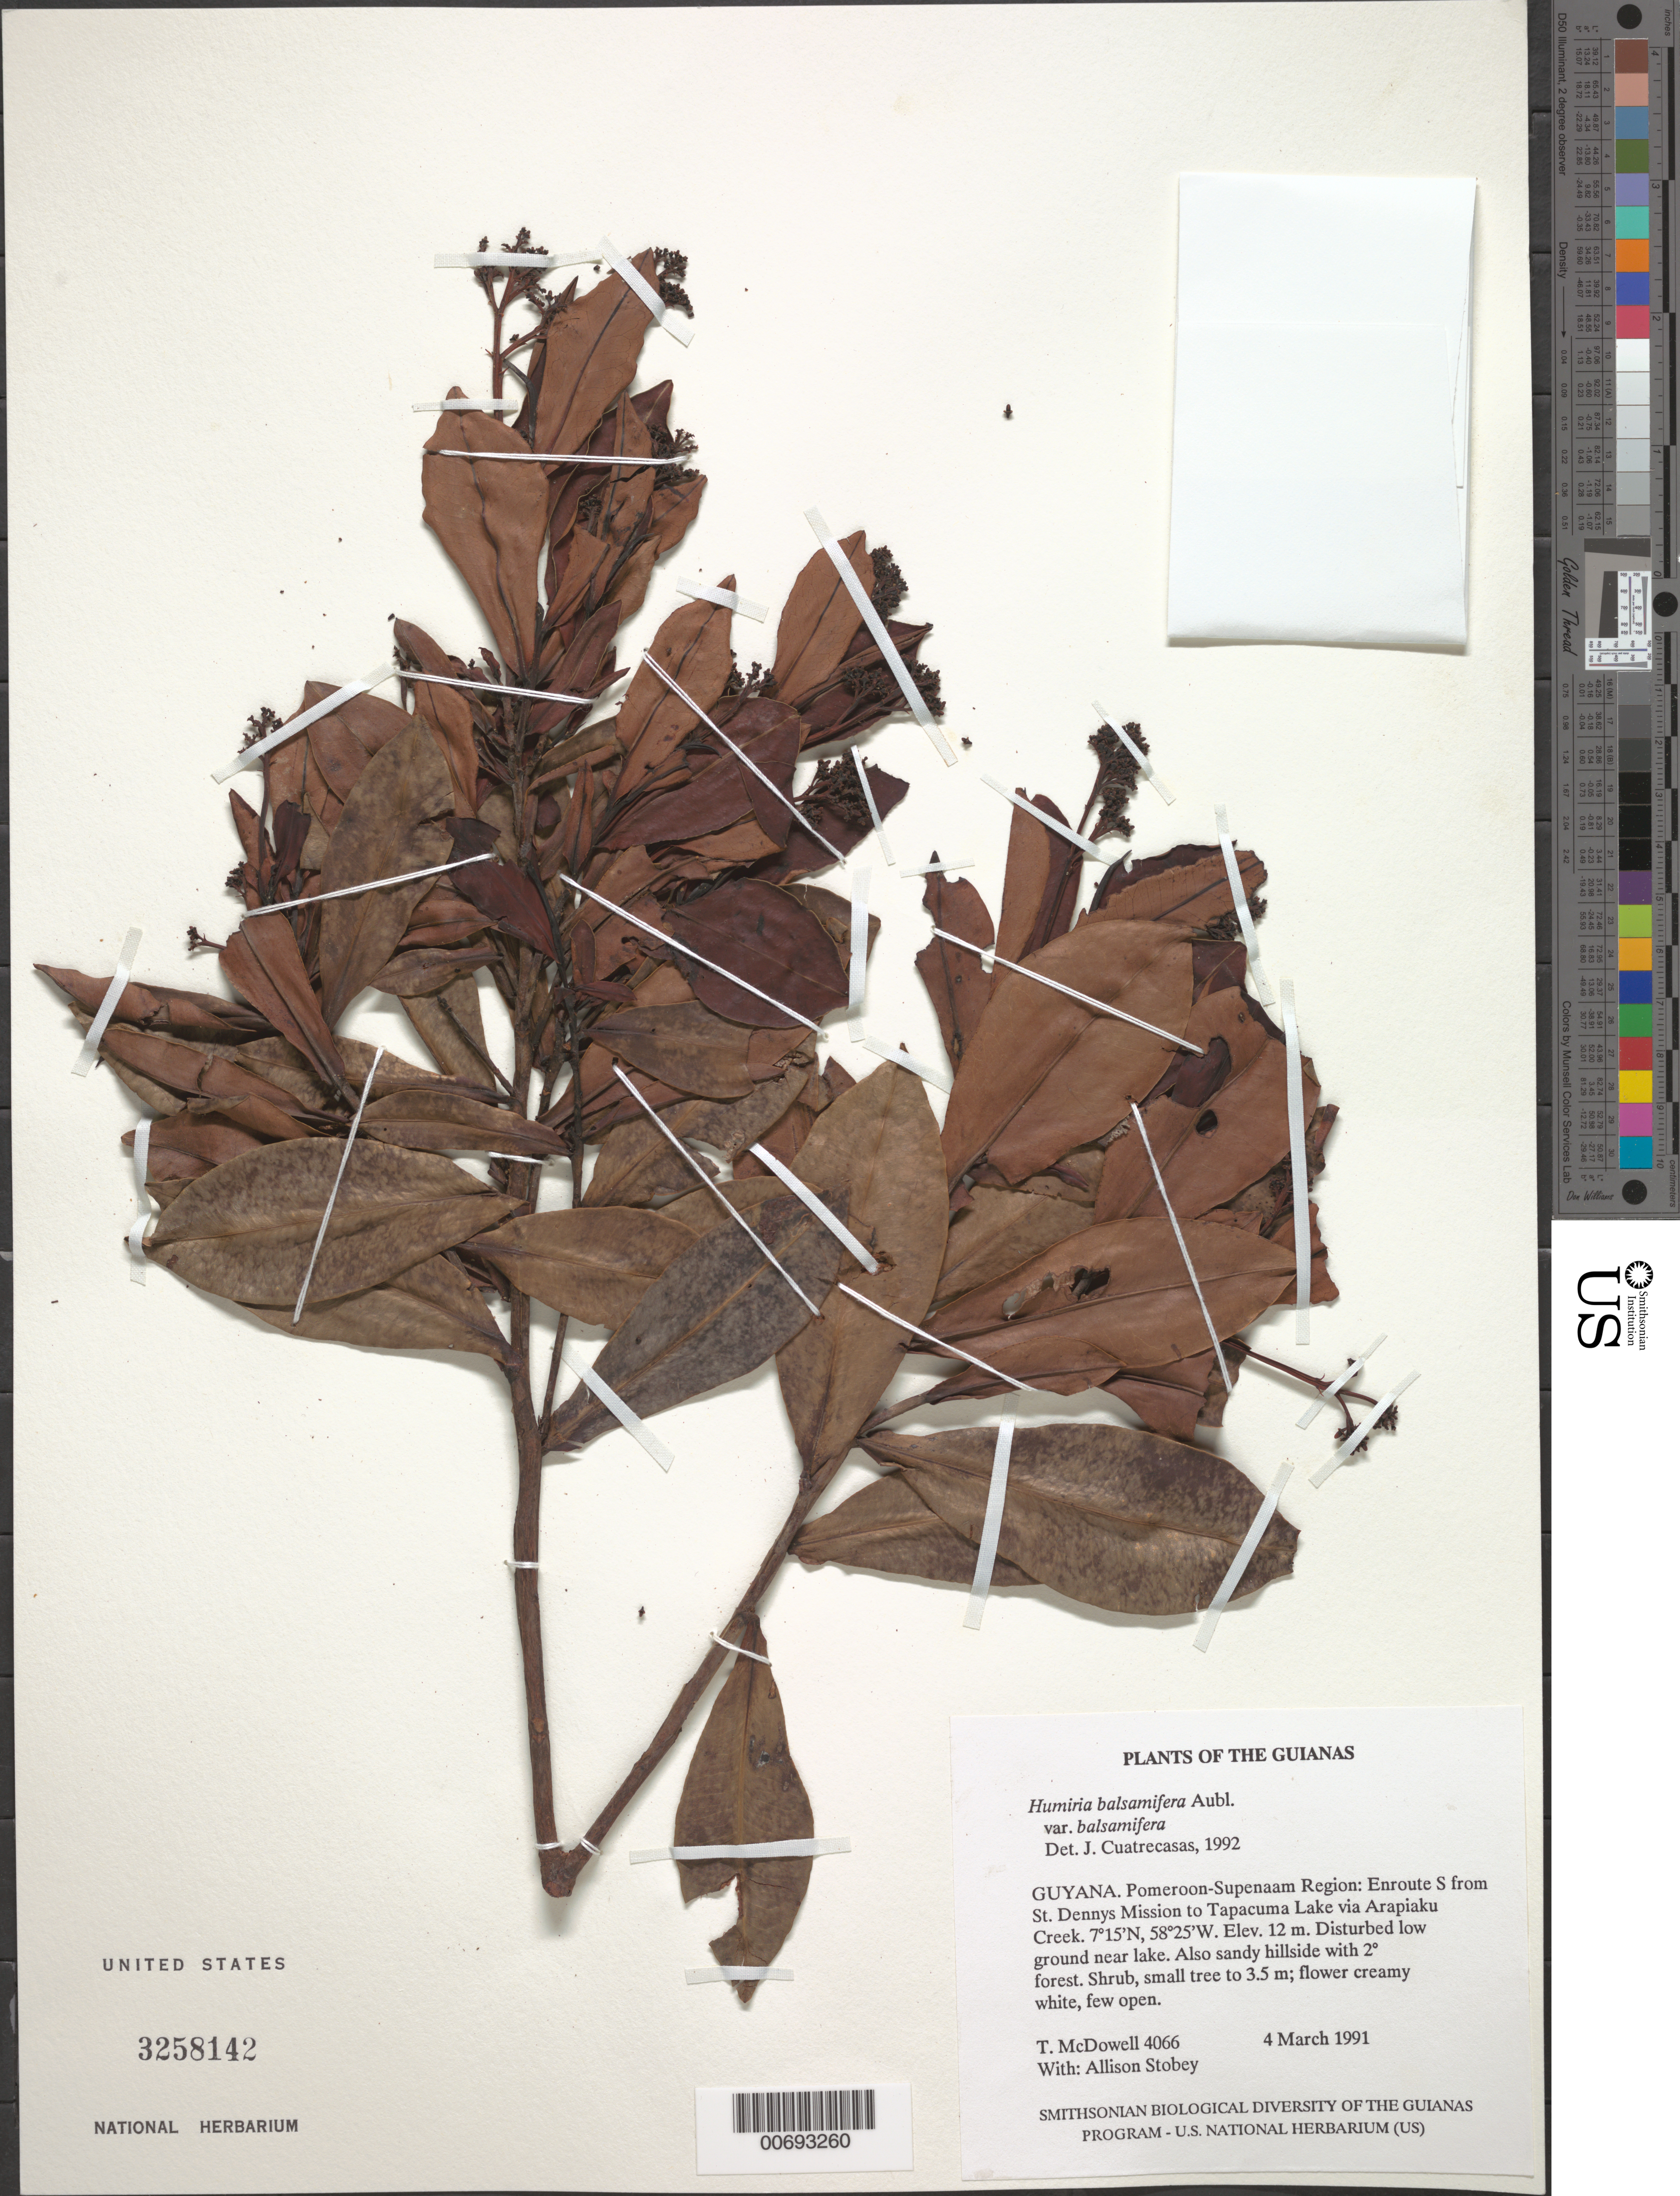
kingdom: Plantae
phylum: Tracheophyta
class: Magnoliopsida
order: Malpighiales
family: Humiriaceae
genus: Humiria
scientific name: Humiria balsamifera var. balsamifera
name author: Aubl.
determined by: Cuatrecasas, J.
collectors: T. McDowell, D. Gopaul, C. N. Horn & J. H. Wiersema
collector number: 4066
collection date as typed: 4 March 1991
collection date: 1991-03-04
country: Guyana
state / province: Pomeroon-Supenaam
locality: Enroute S from St. Dennys Mission to Tapacuma Lake via Arapiaku Creek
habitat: Disturbed low ground near lake. Also sandy hillside with secondary forest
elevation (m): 12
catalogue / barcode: US 3258142